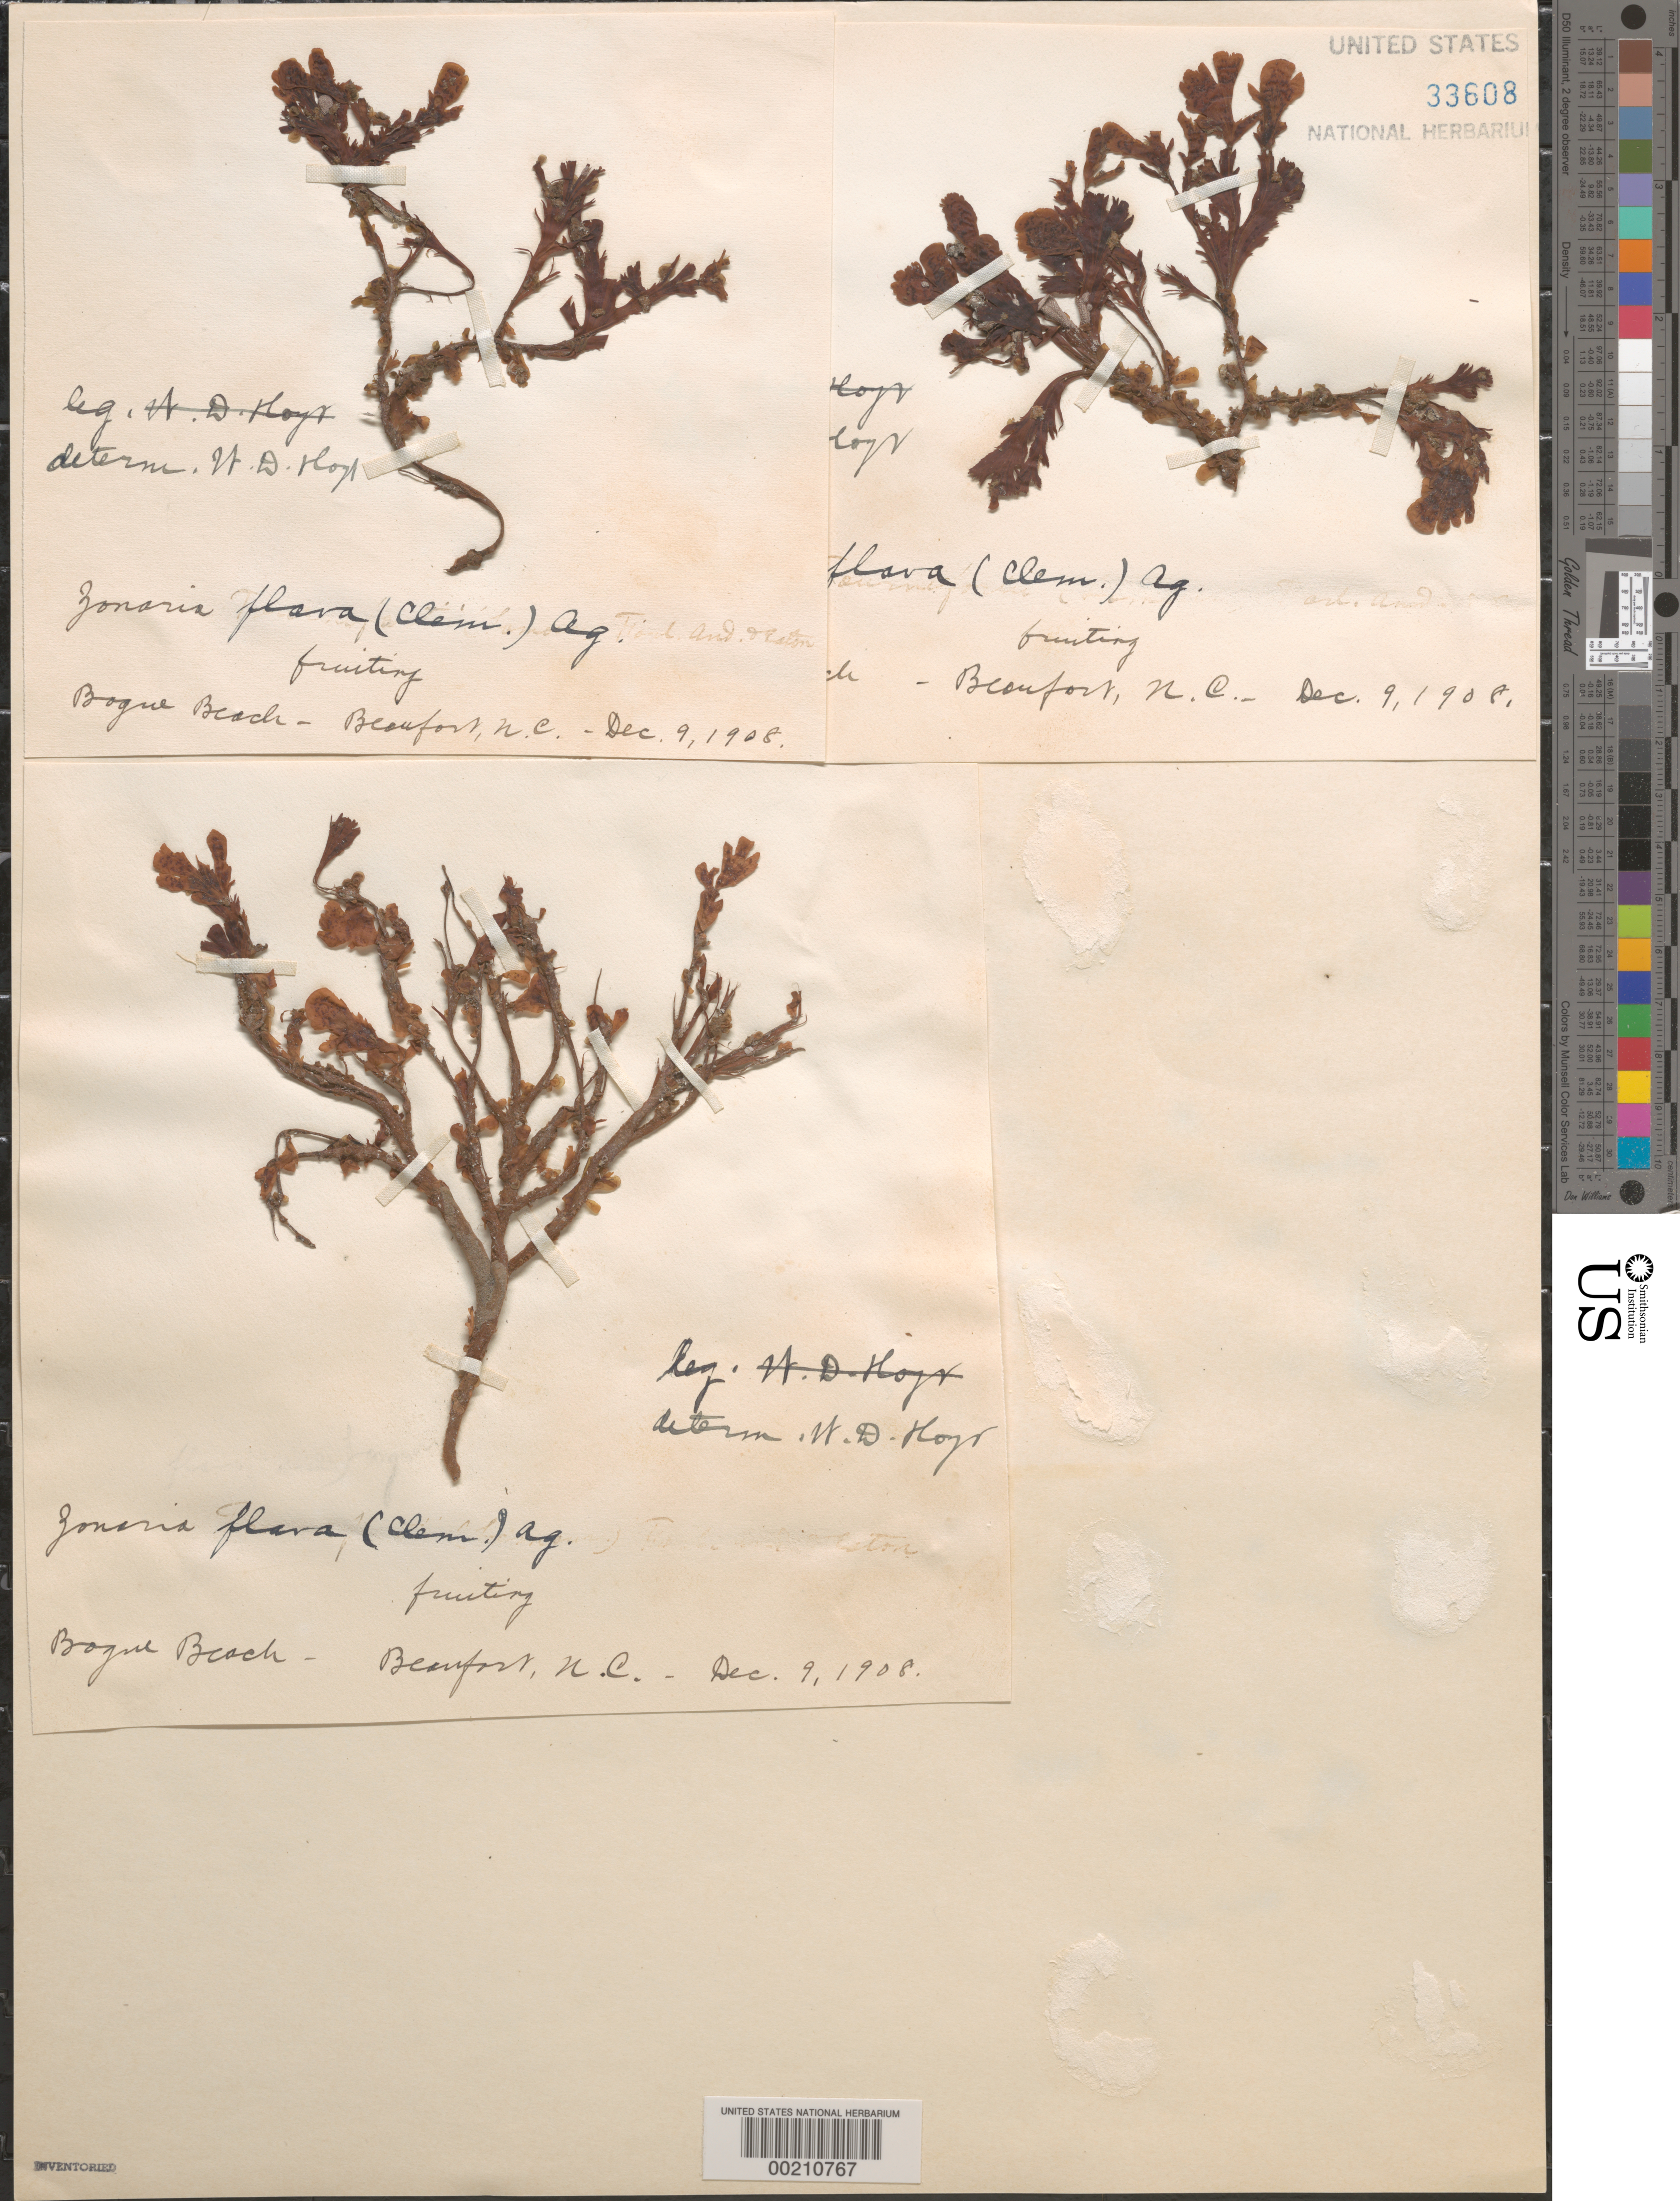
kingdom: Chromista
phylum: Ochrophyta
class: Phaeophyceae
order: Dictyotales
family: Dictyotaceae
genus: Zonaria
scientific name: Zonaria tournefortii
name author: (J.V.Lamouroux) Mont.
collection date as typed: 09 Dec 1908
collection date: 1908-12-09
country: United States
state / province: North Carolina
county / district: Carteret County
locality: Beaufort, Bogue Beach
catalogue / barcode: US 33608